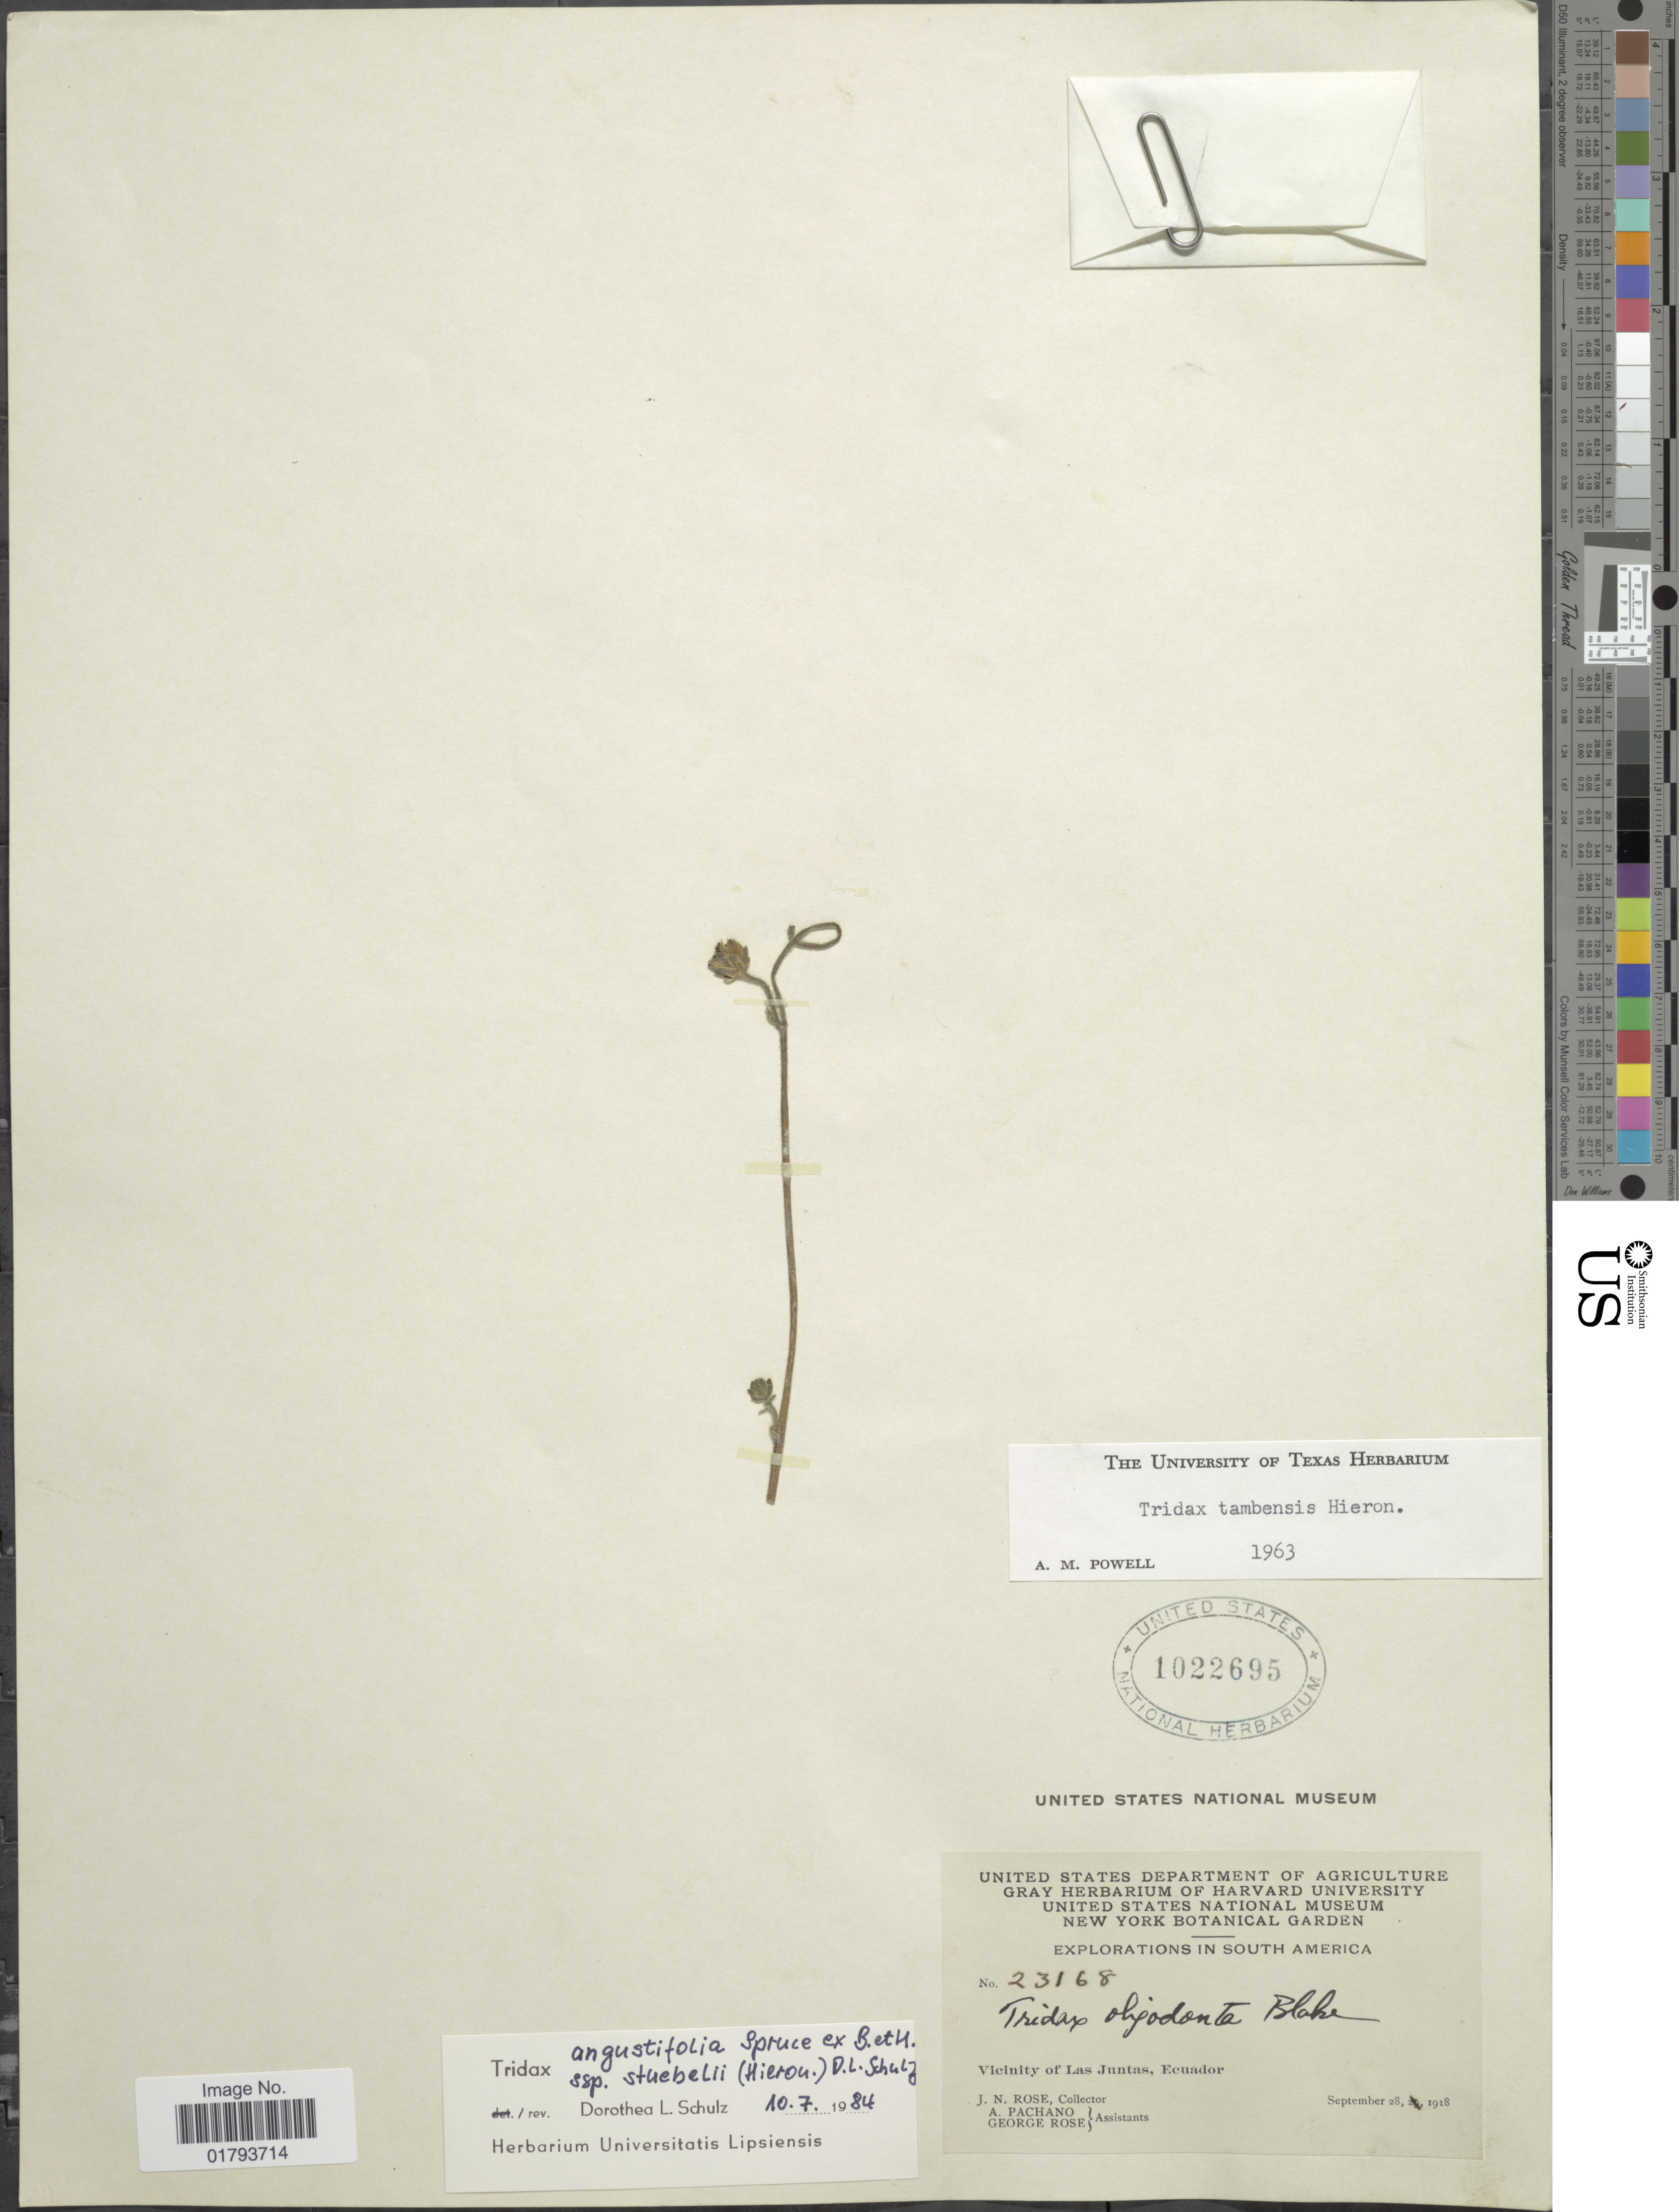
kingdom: Plantae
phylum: Tracheophyta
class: Magnoliopsida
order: Asterales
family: Asteraceae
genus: Tridax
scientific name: Tridax stuebelii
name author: Hieron.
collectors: J. N. Rose, A. Pachano & G. Rose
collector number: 23168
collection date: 1918-09-28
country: Ecuador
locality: Vicinity of Las Juntas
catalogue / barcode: US 1022695